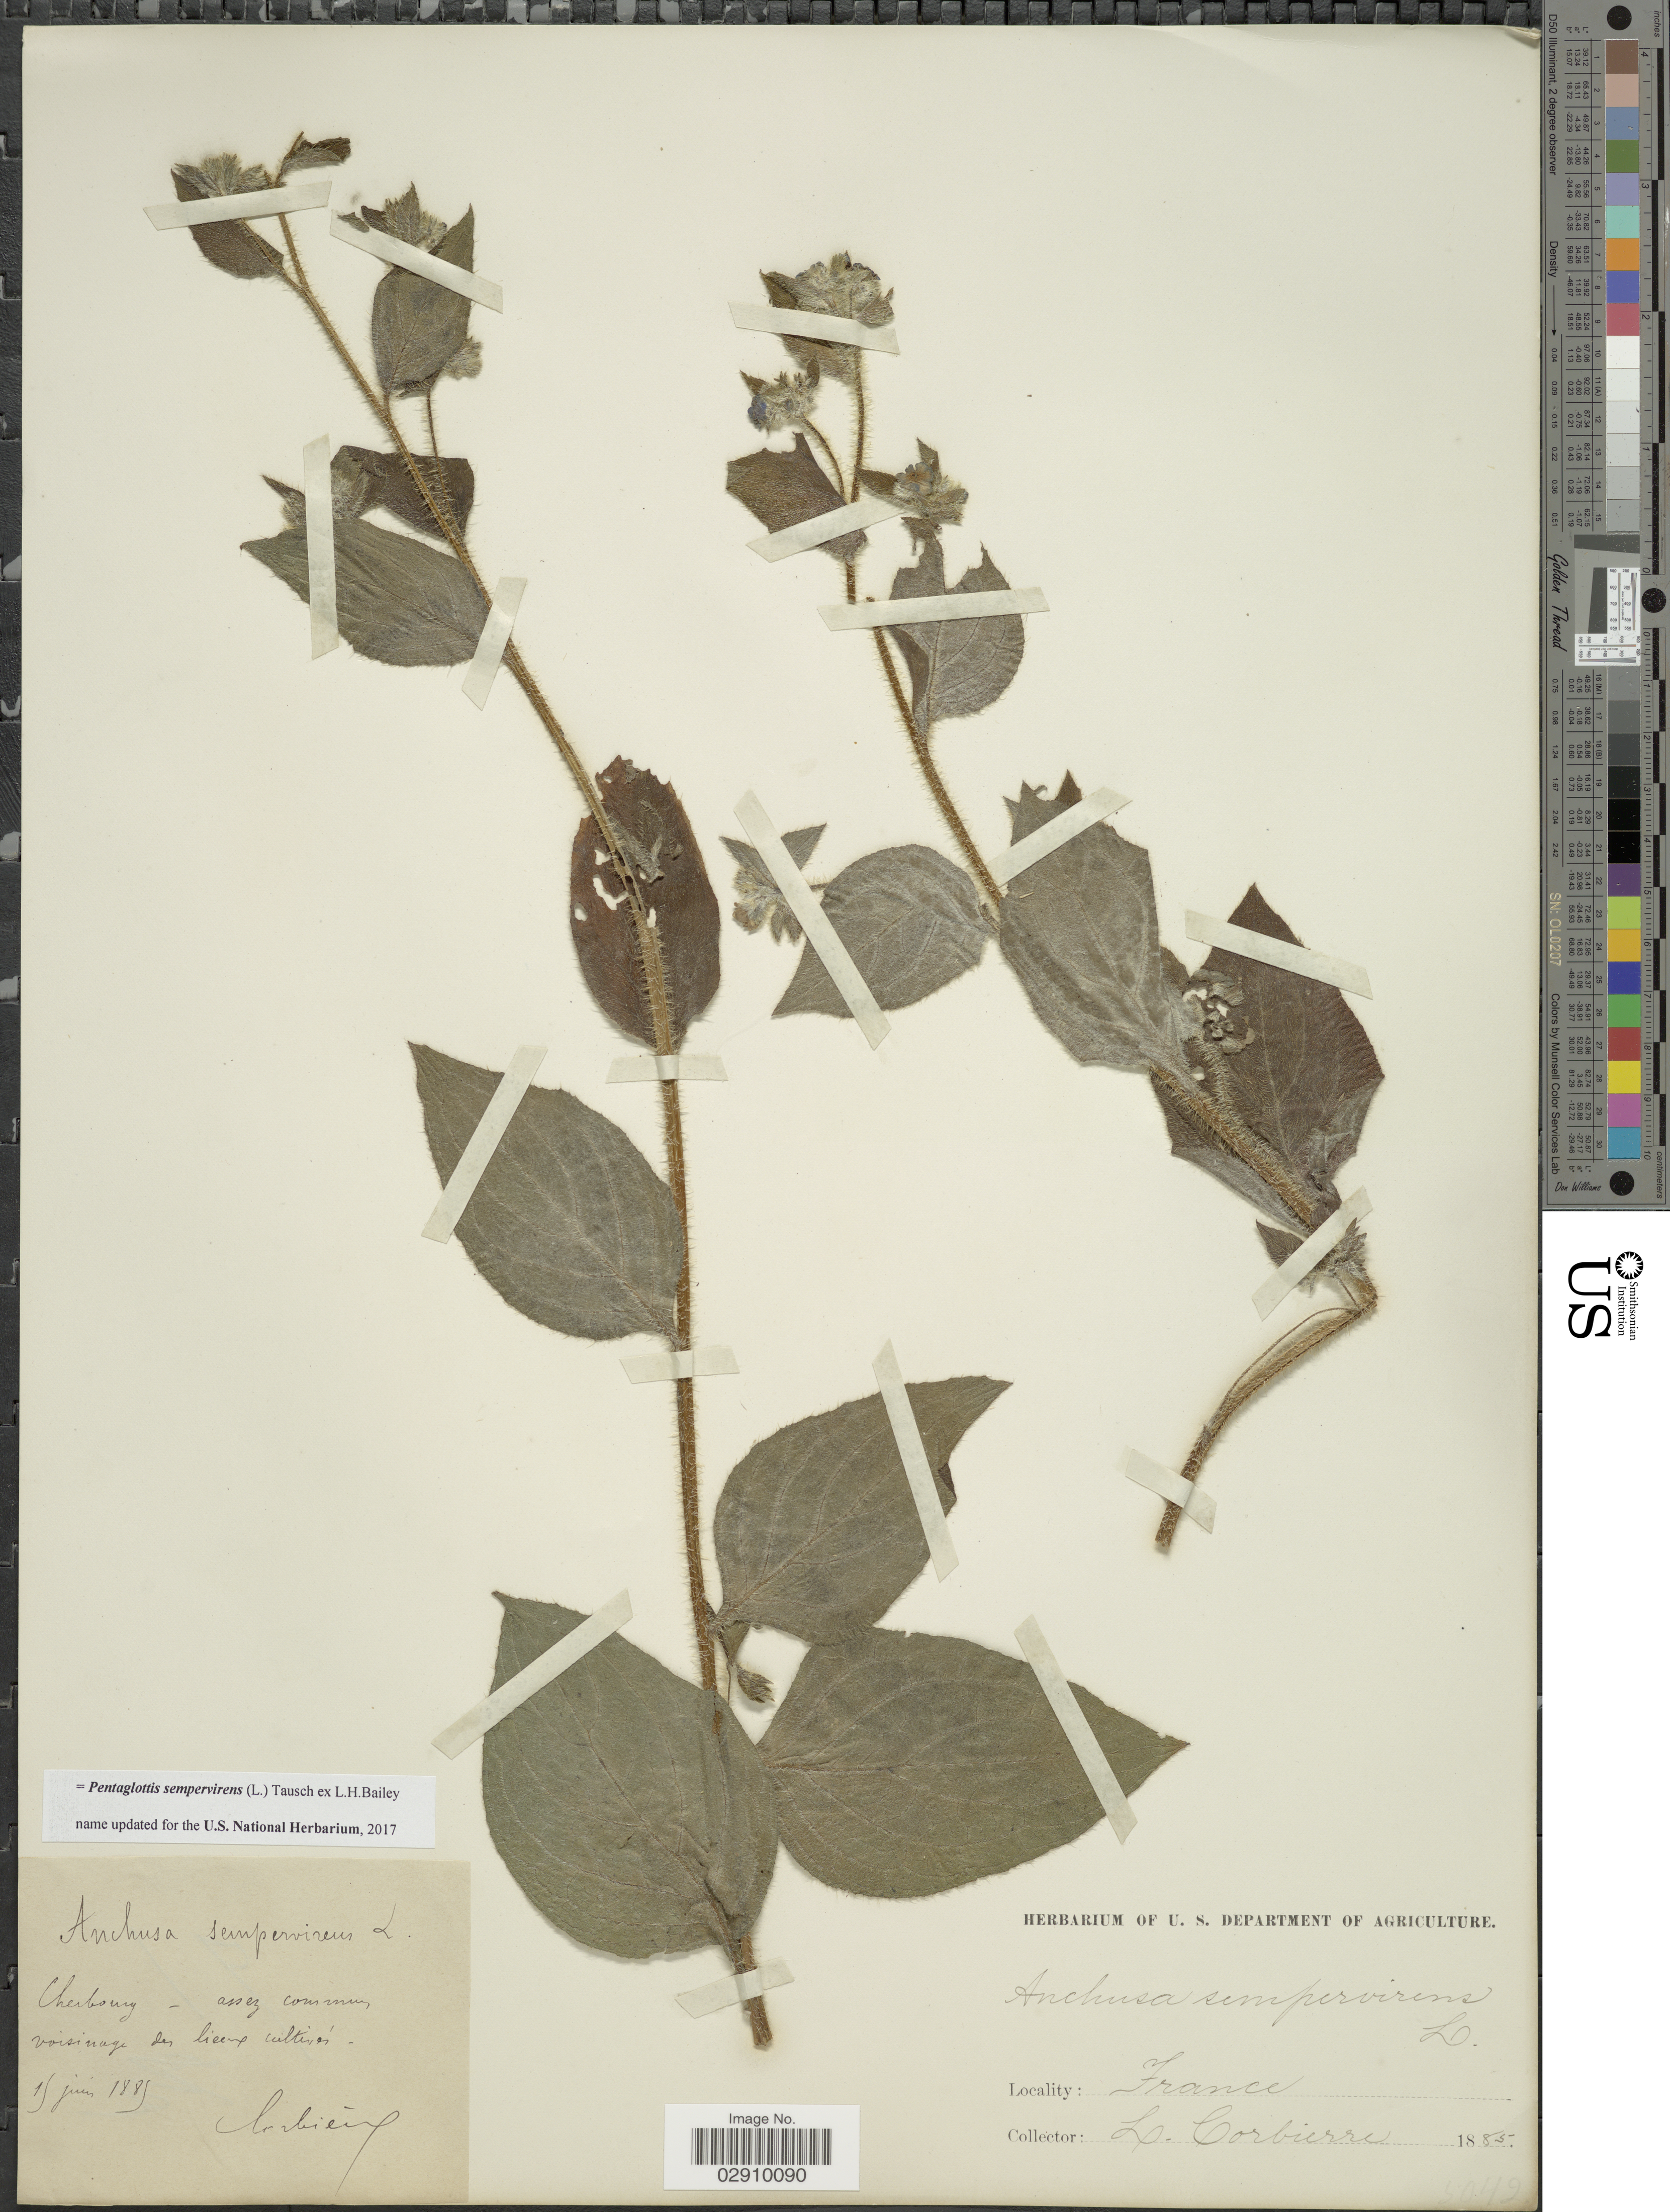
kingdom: Plantae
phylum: Tracheophyta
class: Magnoliopsida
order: Boraginales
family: Boraginaceae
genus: Pentaglottis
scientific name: Pentaglottis sempervirens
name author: (L.) Tausch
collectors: L. Corbière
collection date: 1885-06-15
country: France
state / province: Normandie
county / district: Manche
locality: Cherbourg - assez commun voisinage des lieux cultives.